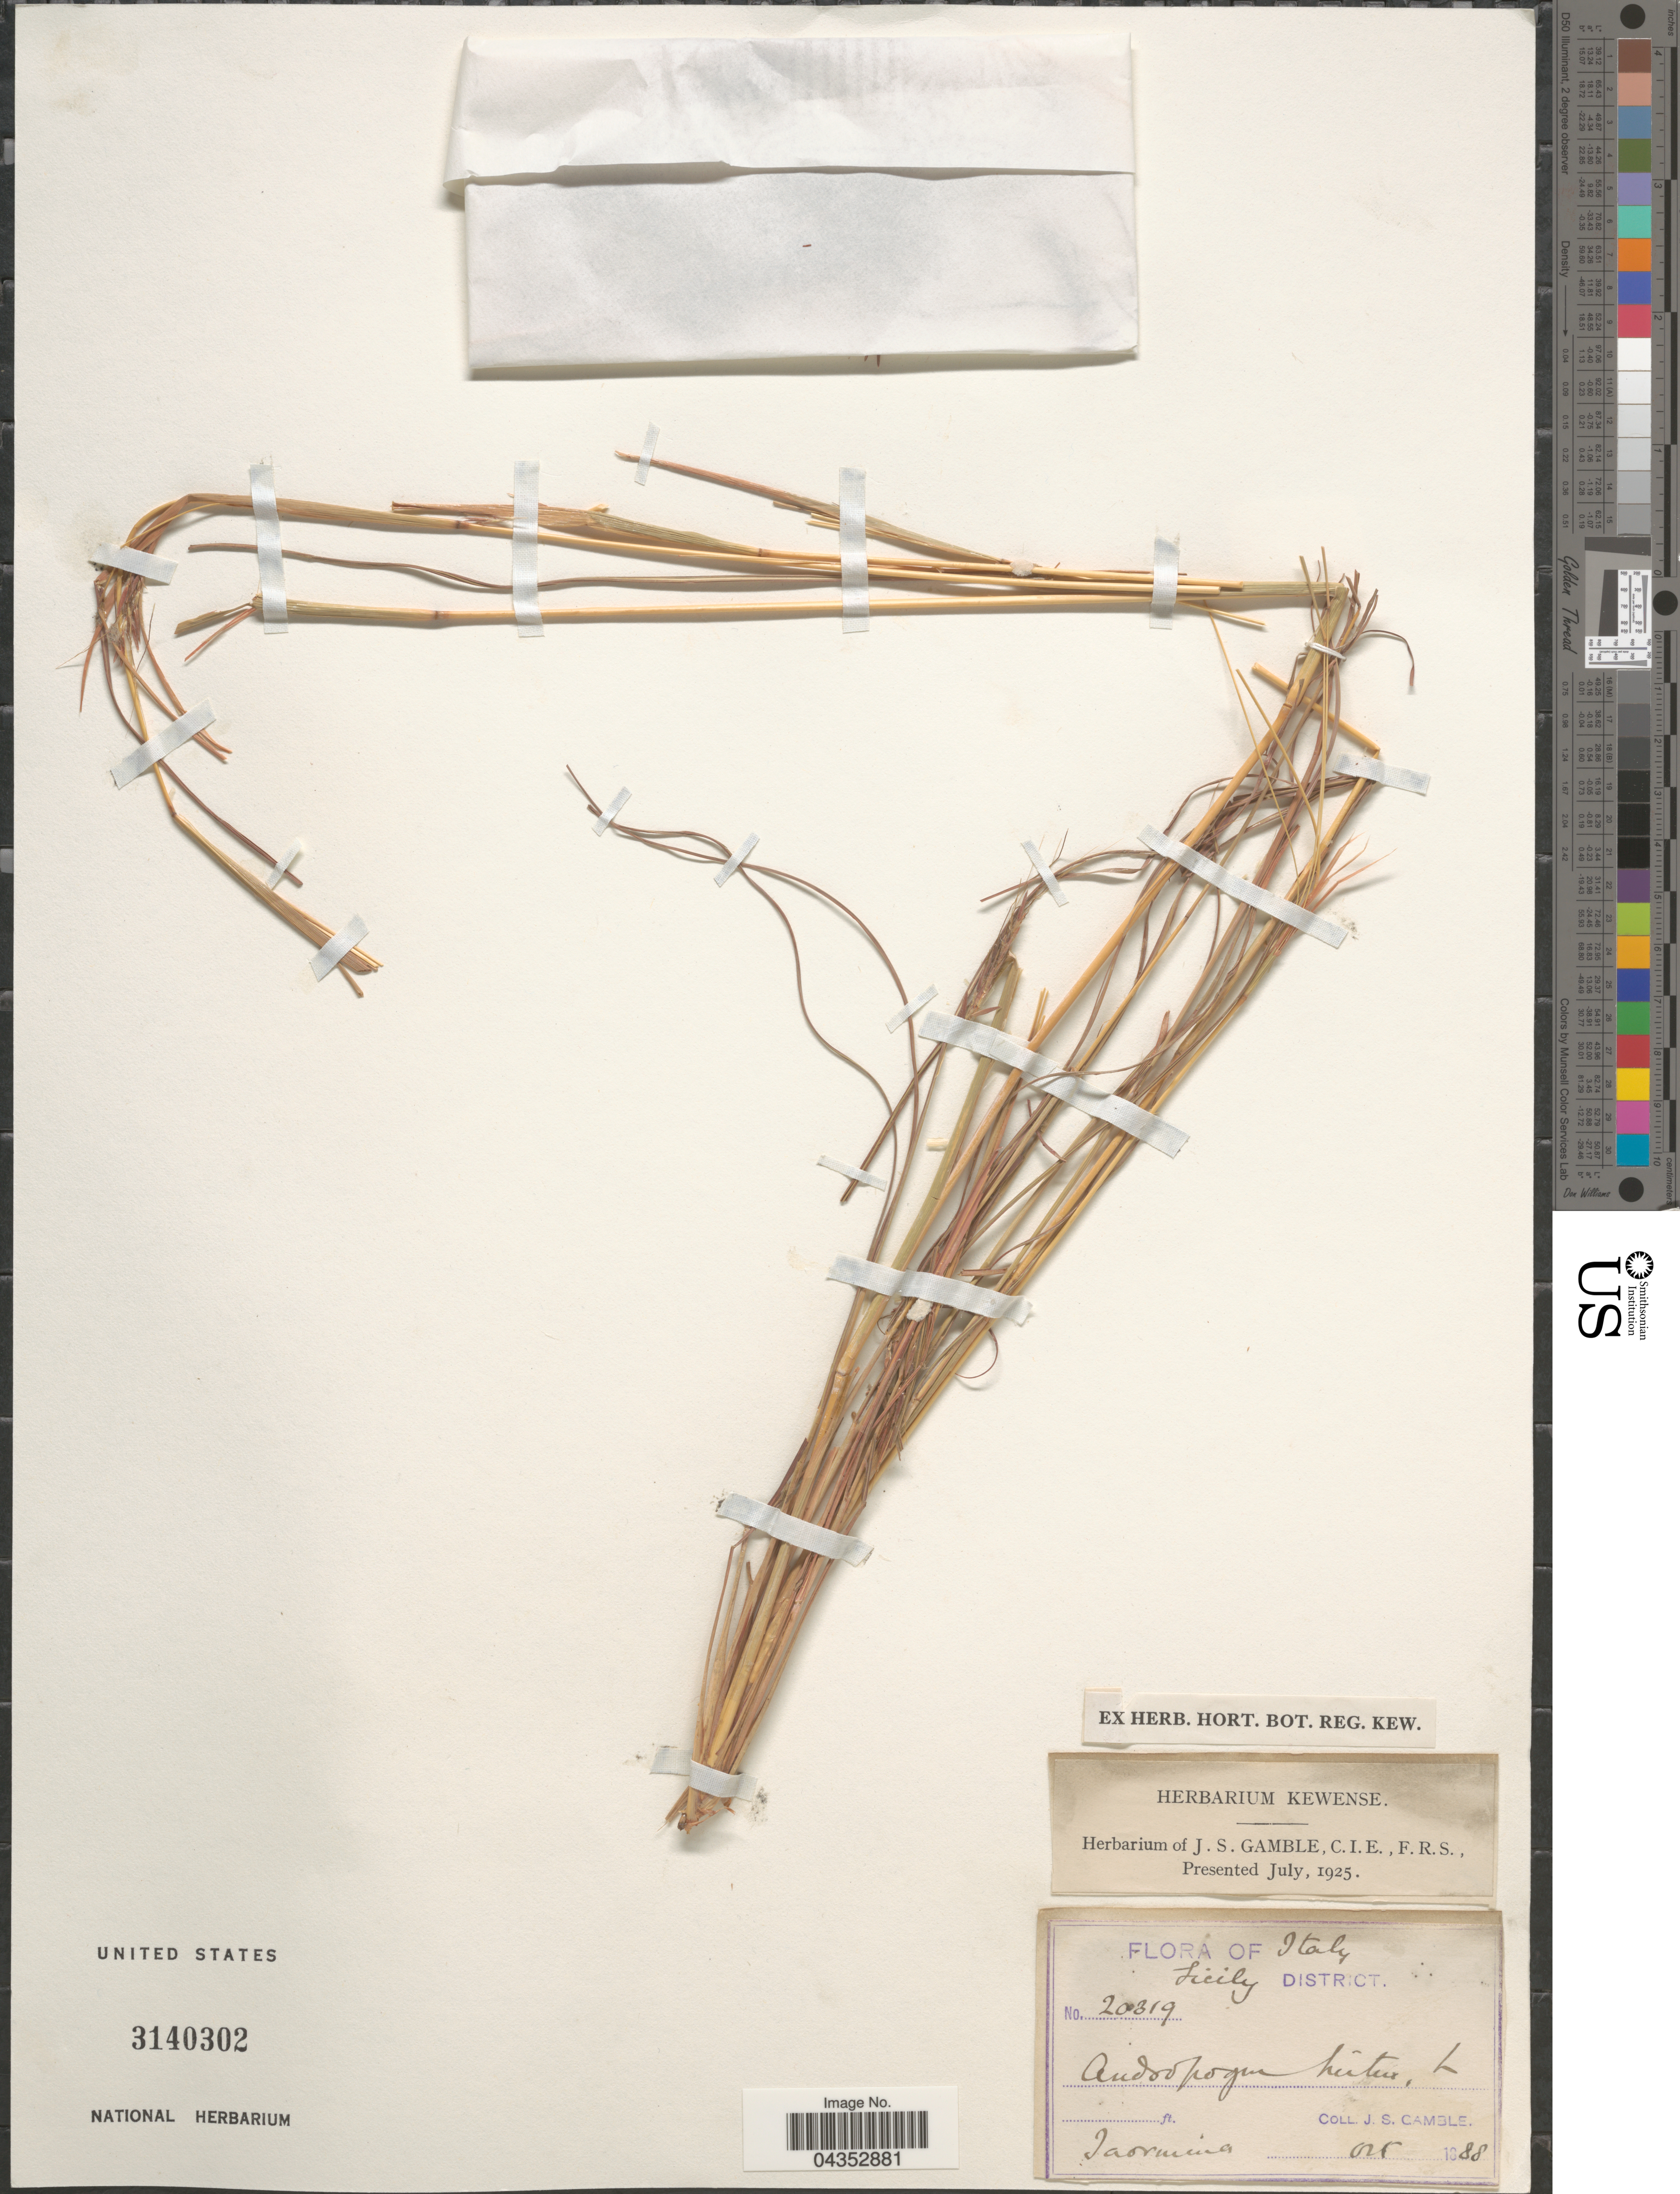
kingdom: Plantae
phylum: Tracheophyta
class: Liliopsida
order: Poales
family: Poaceae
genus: Hyparrhenia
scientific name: Hyparrhenia hirta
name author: (L.) Stapf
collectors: J. S. Gamble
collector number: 20319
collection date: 1988-10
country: Italy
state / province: Siciliana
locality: Sicily District. Taormina.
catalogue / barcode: US 3140302